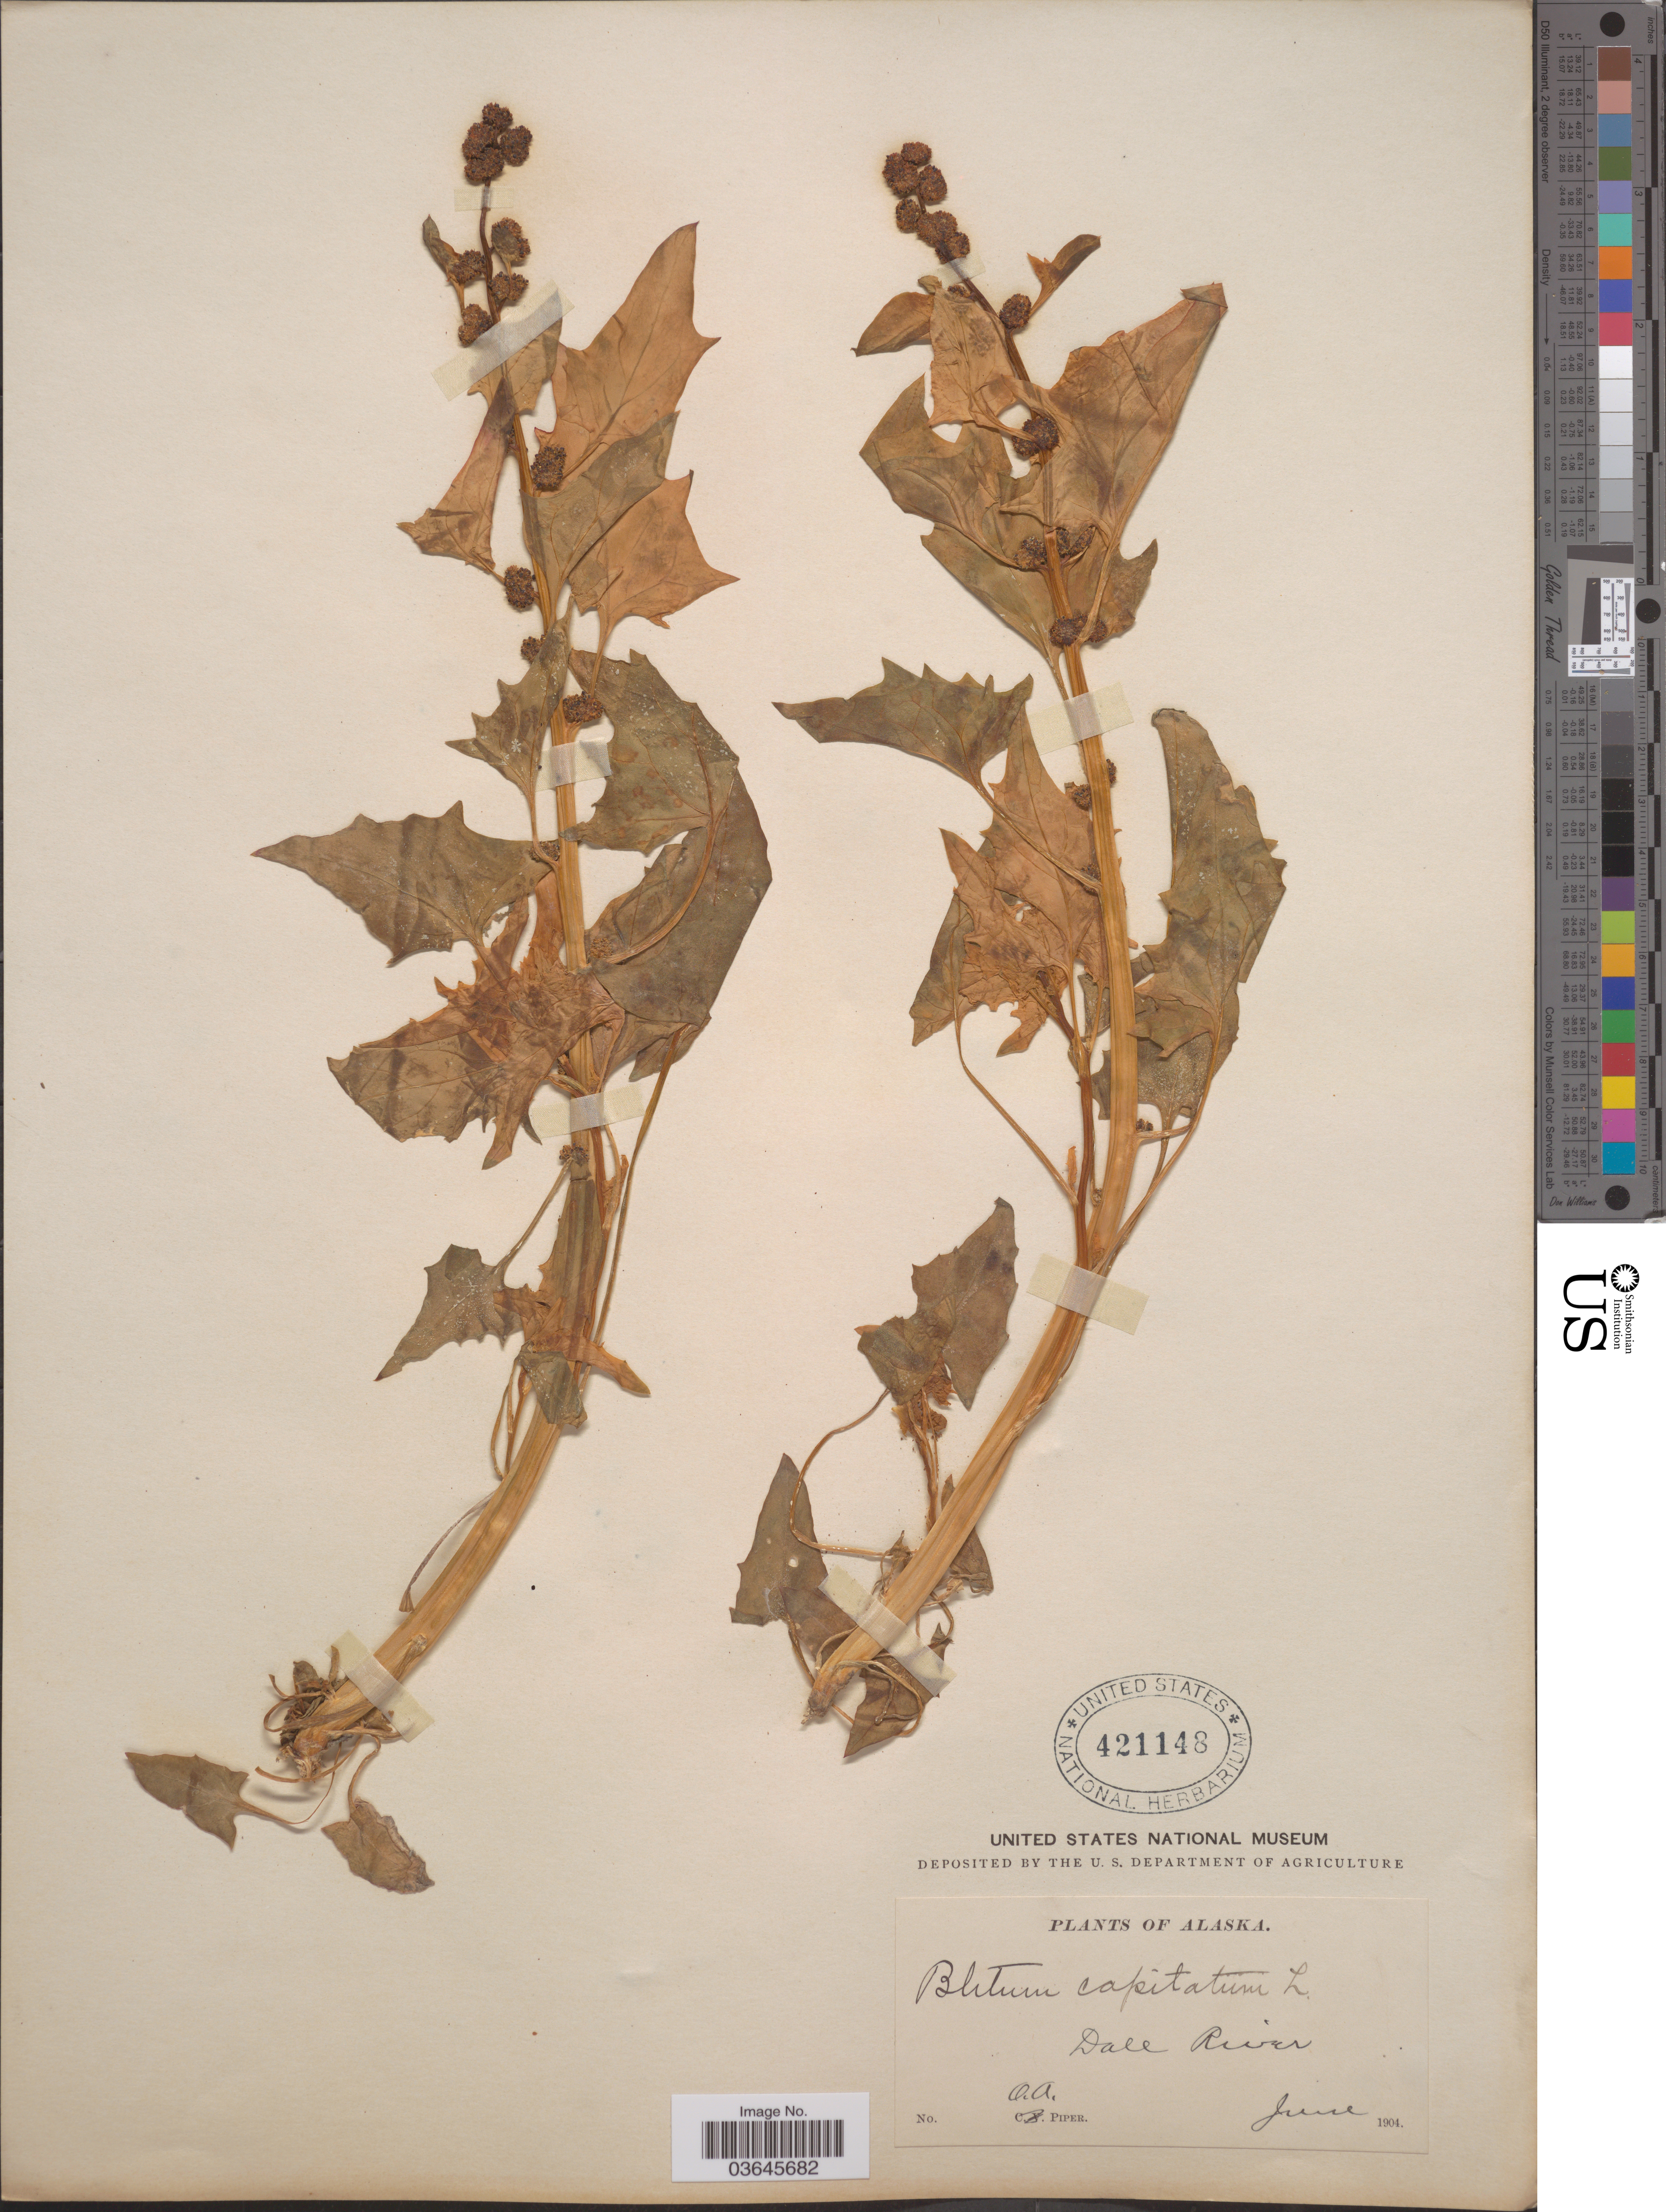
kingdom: Plantae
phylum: Tracheophyta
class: Magnoliopsida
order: Caryophyllales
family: Amaranthaceae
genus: Blitum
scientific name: Blitum capitatum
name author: L.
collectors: O. Piper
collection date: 1904-06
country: United States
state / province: Alaska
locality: Dall River.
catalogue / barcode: US 421148